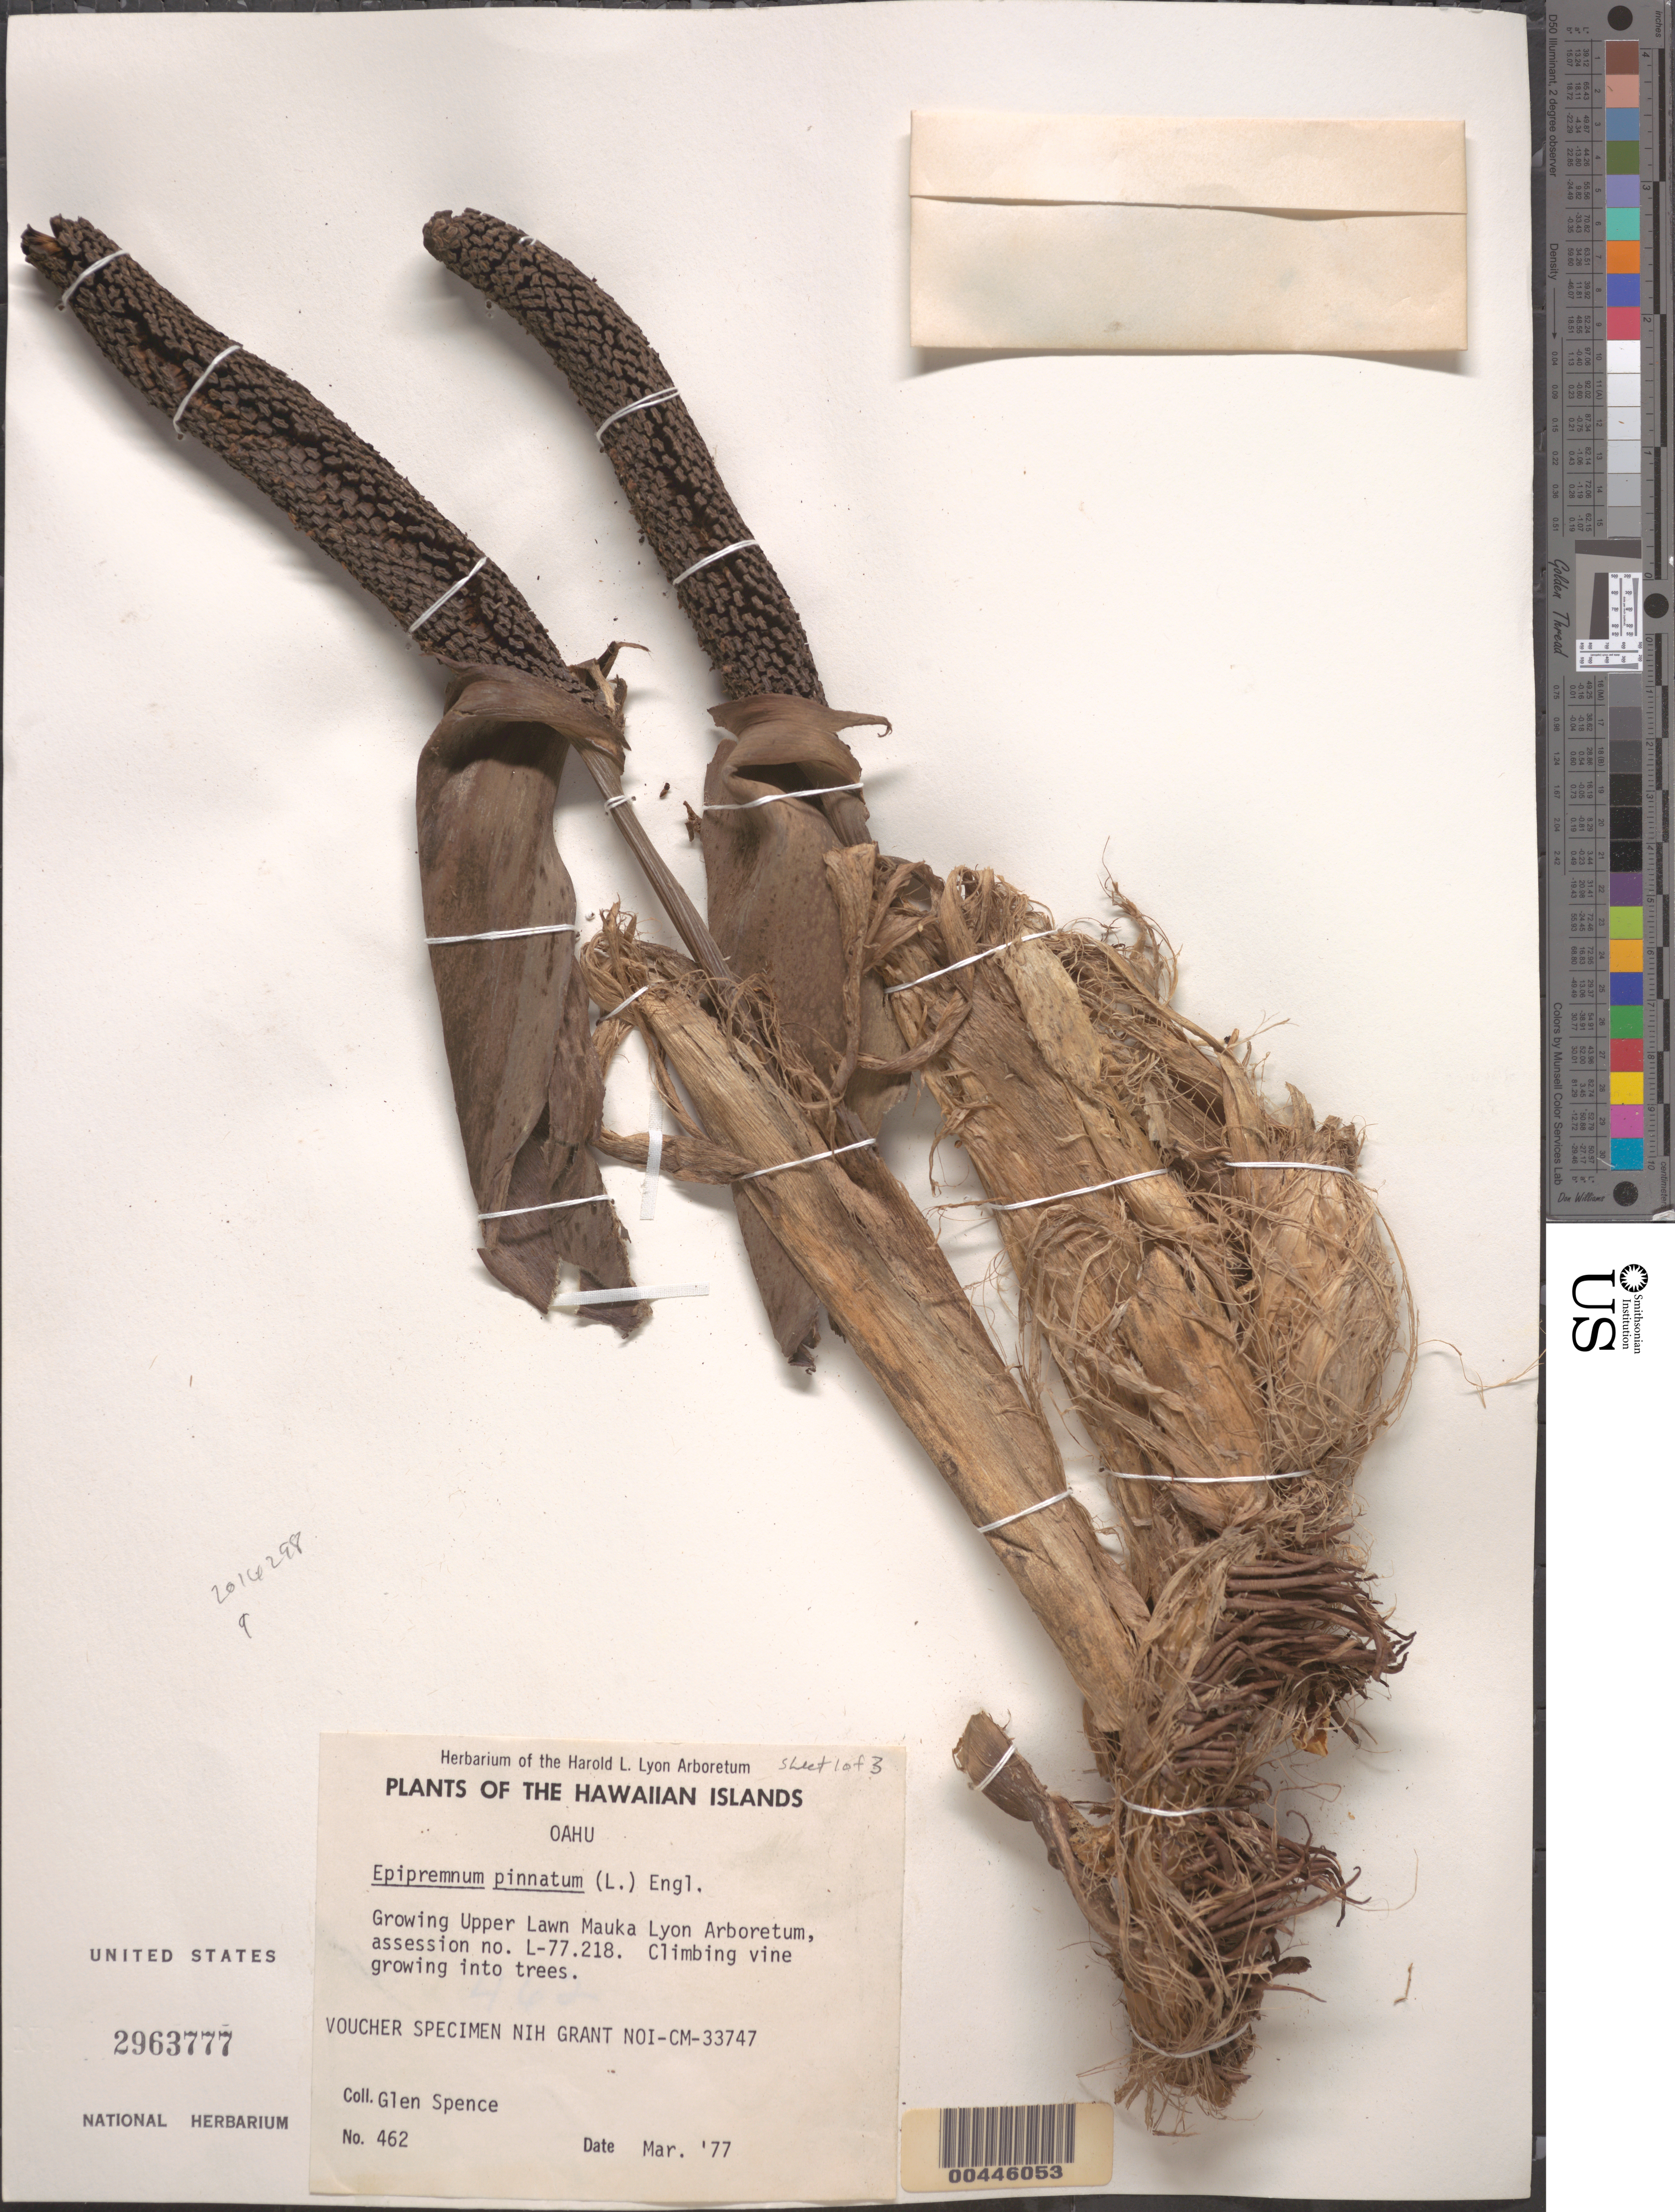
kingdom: Plantae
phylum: Tracheophyta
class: Liliopsida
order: Alismatales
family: Araceae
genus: Epipremnum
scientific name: Epipremnum pinnatum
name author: (L.) Engl.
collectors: G. Spence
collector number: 462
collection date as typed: Mar 1977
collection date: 1977-03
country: United States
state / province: Hawaii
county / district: Honolulu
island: Oahu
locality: Upper Lawn Mauka, H.L. Lyon Arboretum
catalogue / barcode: US 2963777